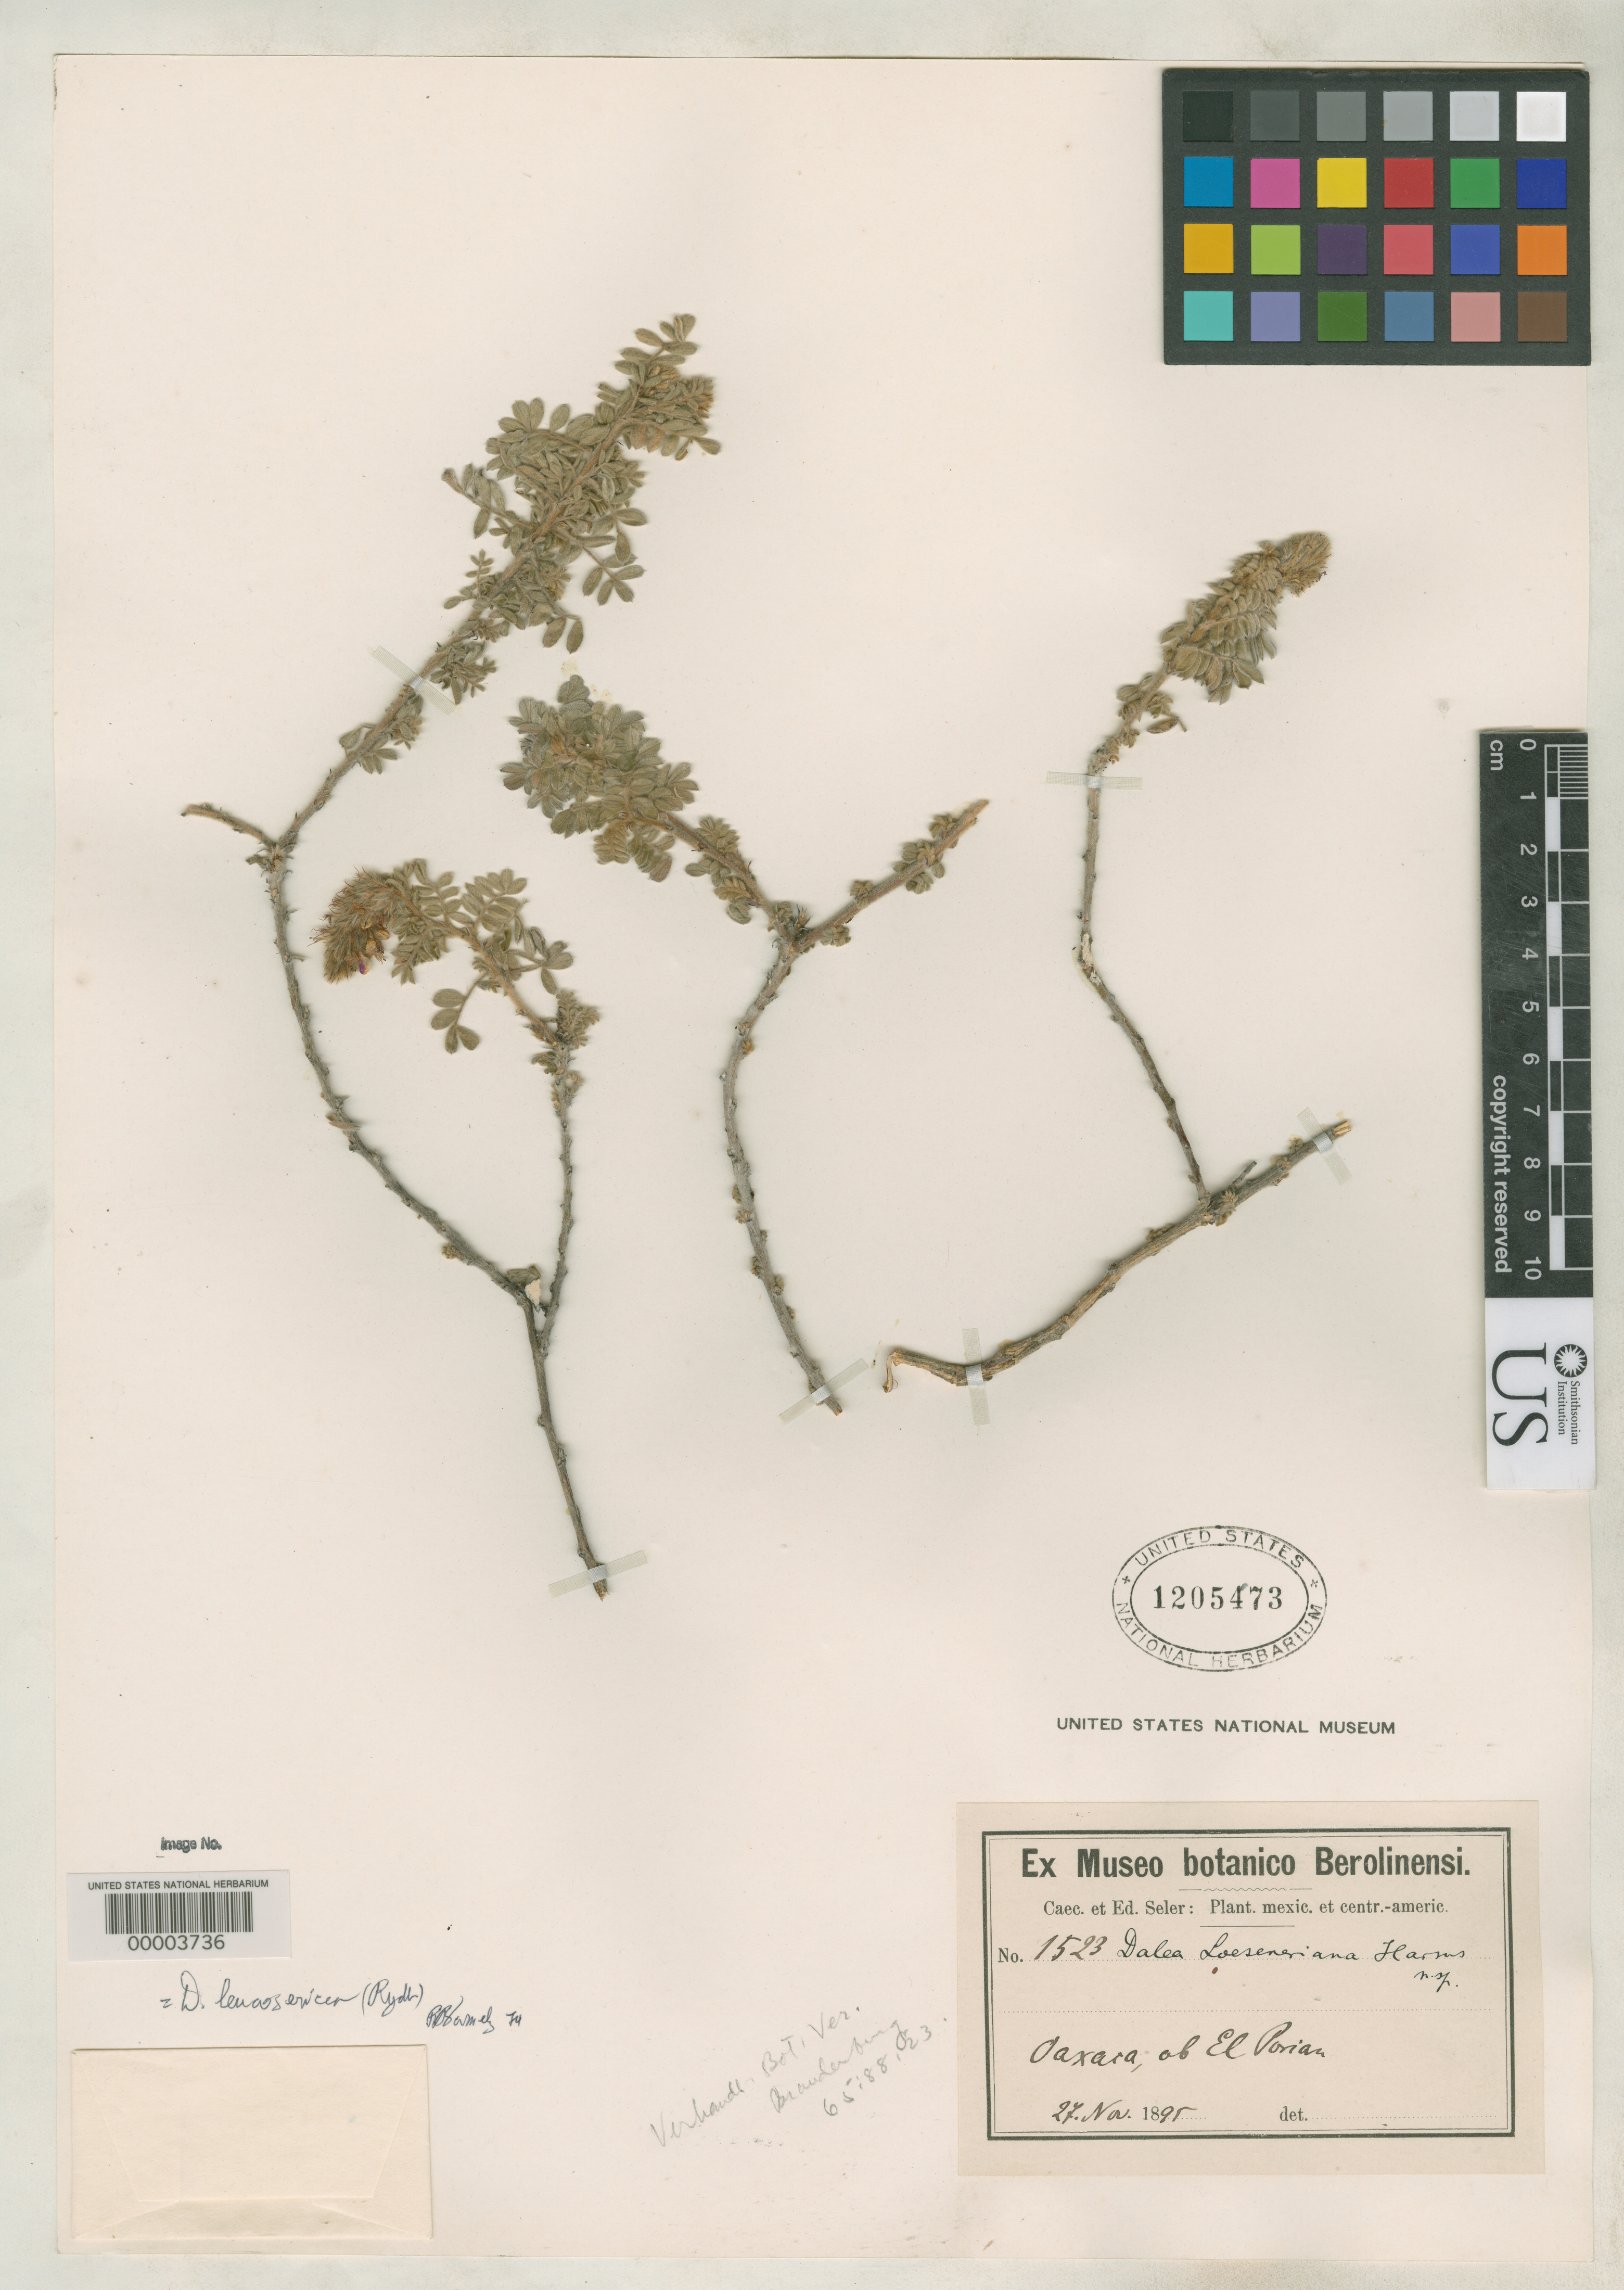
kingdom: Plantae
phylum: Tracheophyta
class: Magnoliopsida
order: Fabales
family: Fabaceae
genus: Dalea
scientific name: Dalea loeseneriana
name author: Harms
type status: Type Collection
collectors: E. Seler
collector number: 1523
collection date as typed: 27 Nov 1895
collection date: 1895-11-27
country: Mexico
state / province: Oaxaca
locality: El Porian.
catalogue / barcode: US 1205473